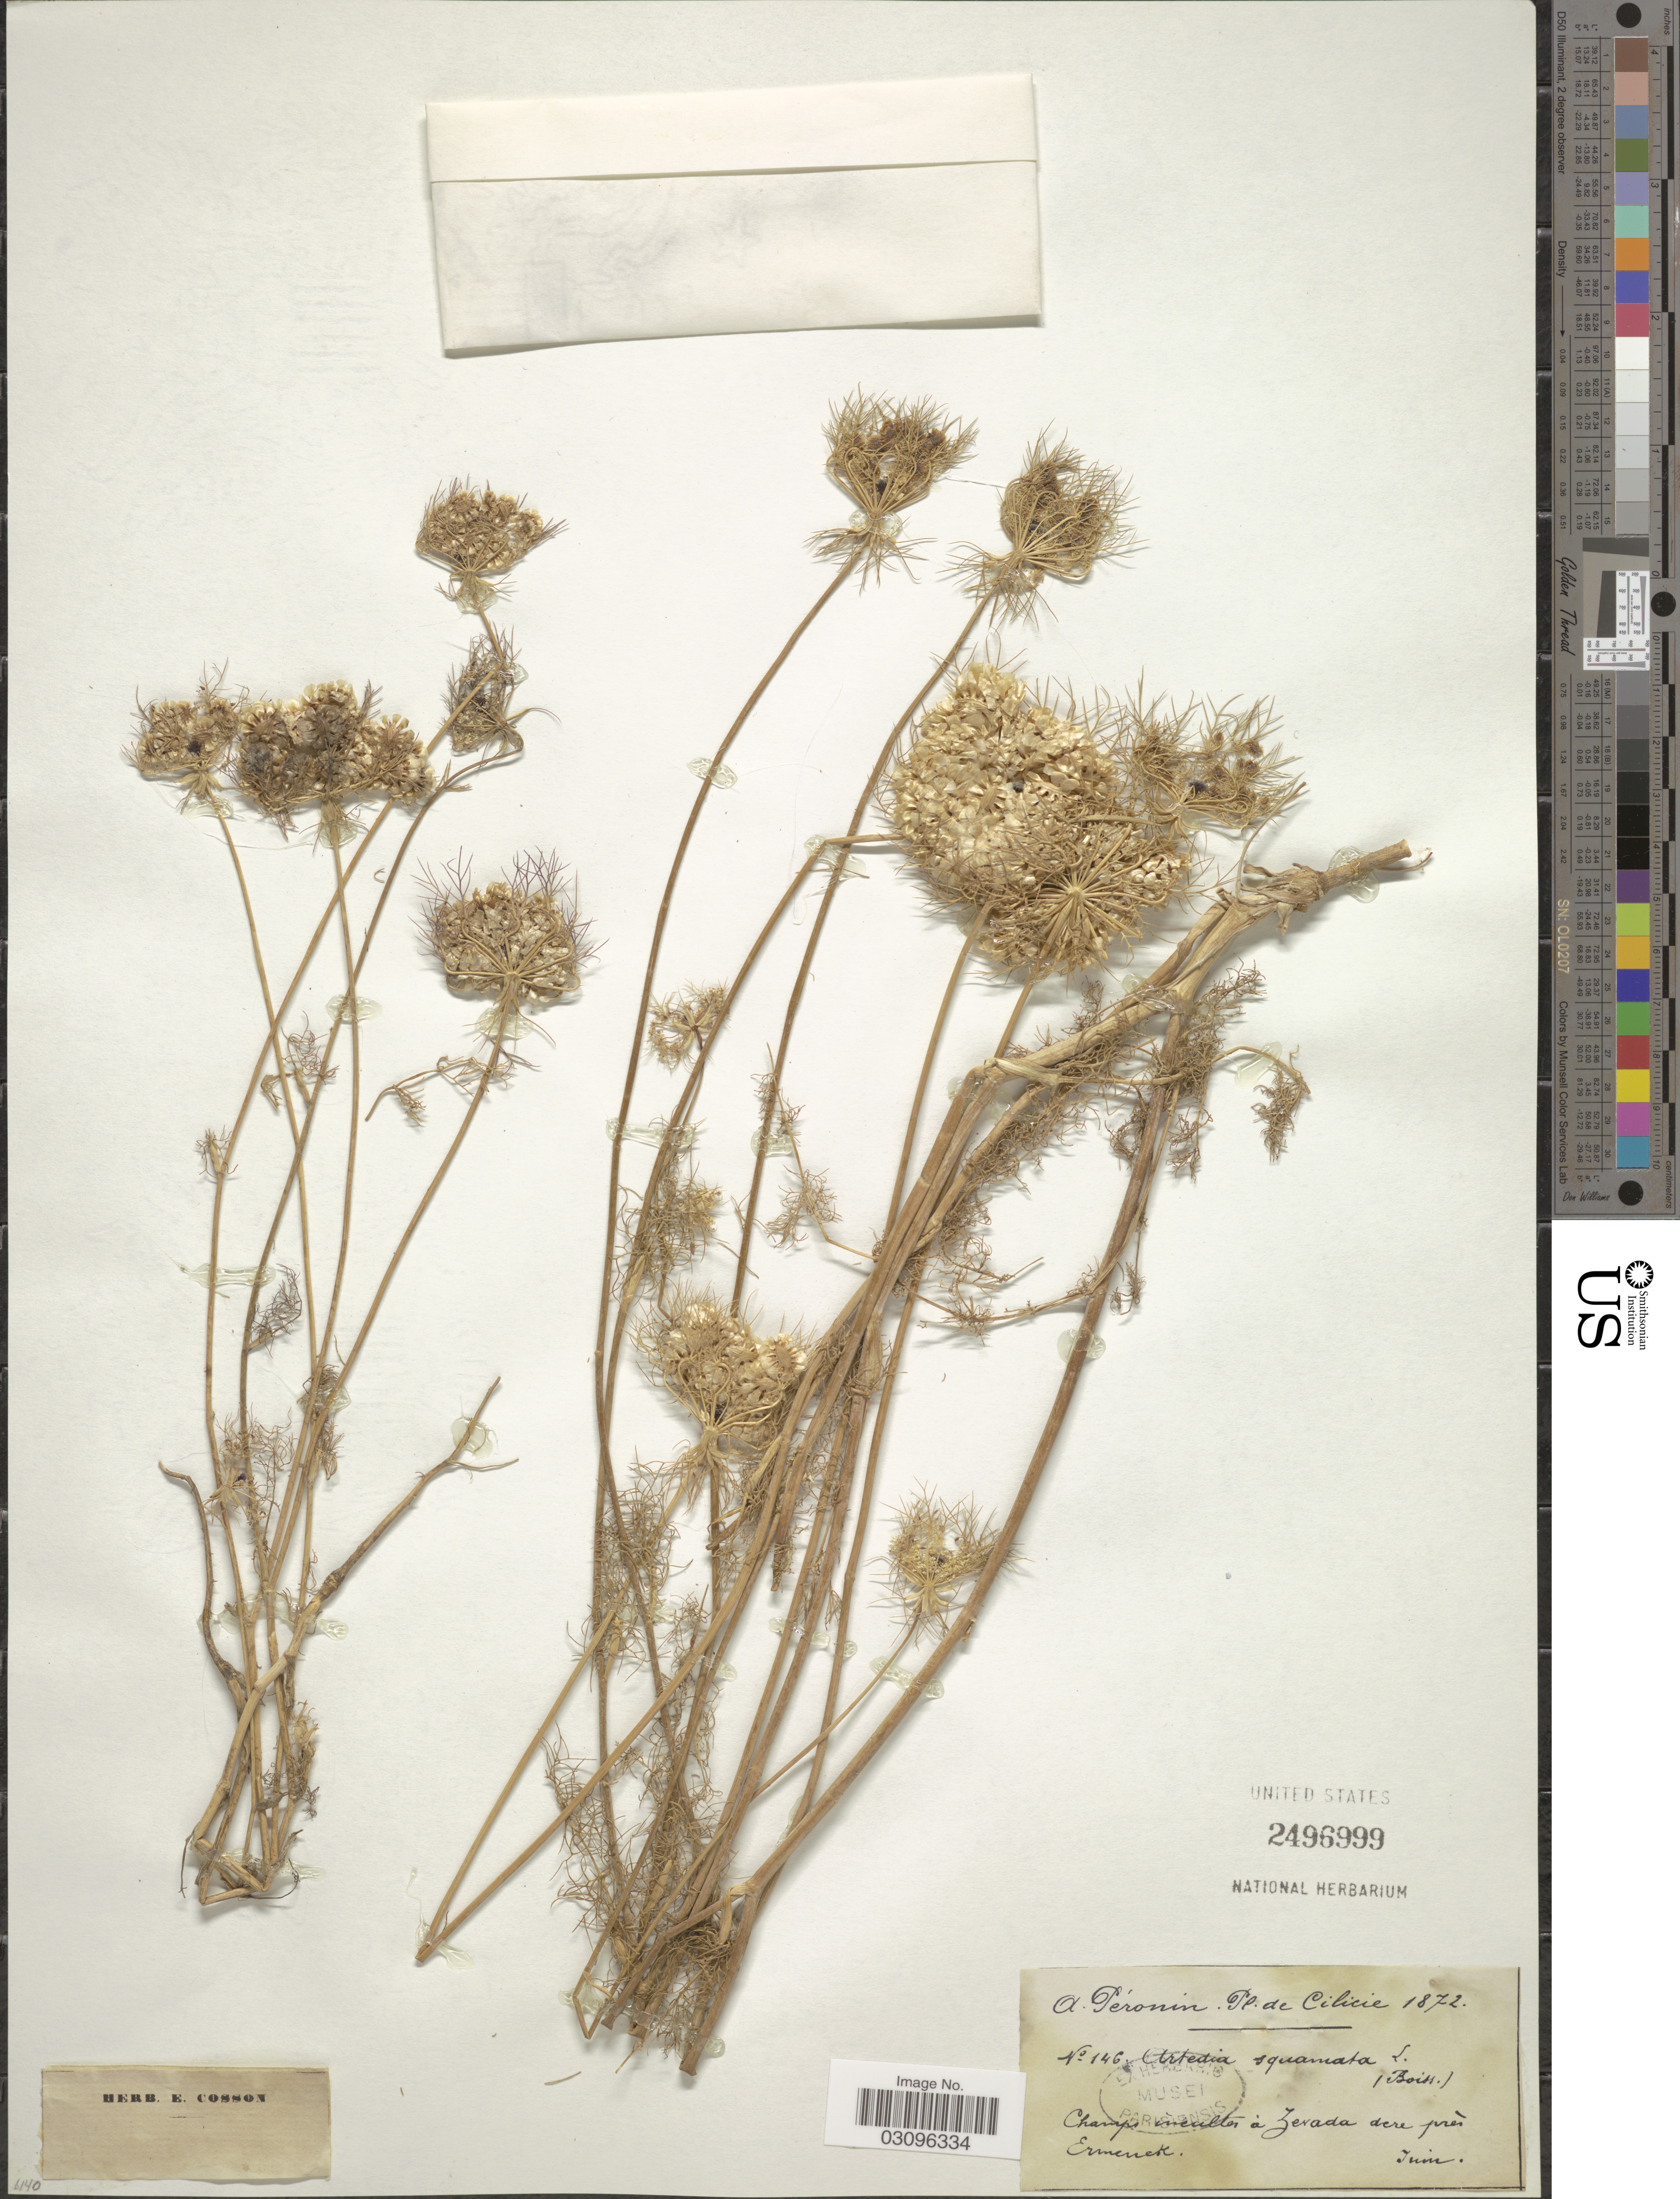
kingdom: Plantae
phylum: Tracheophyta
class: Magnoliopsida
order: Apiales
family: Apiaceae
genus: Artedia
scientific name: Artedia squamata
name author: L.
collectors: A. Péronin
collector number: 146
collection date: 1872-06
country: Turkey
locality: Cilicie. Champs incultes à Zerada dere près Ermenck.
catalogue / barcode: US 2496999